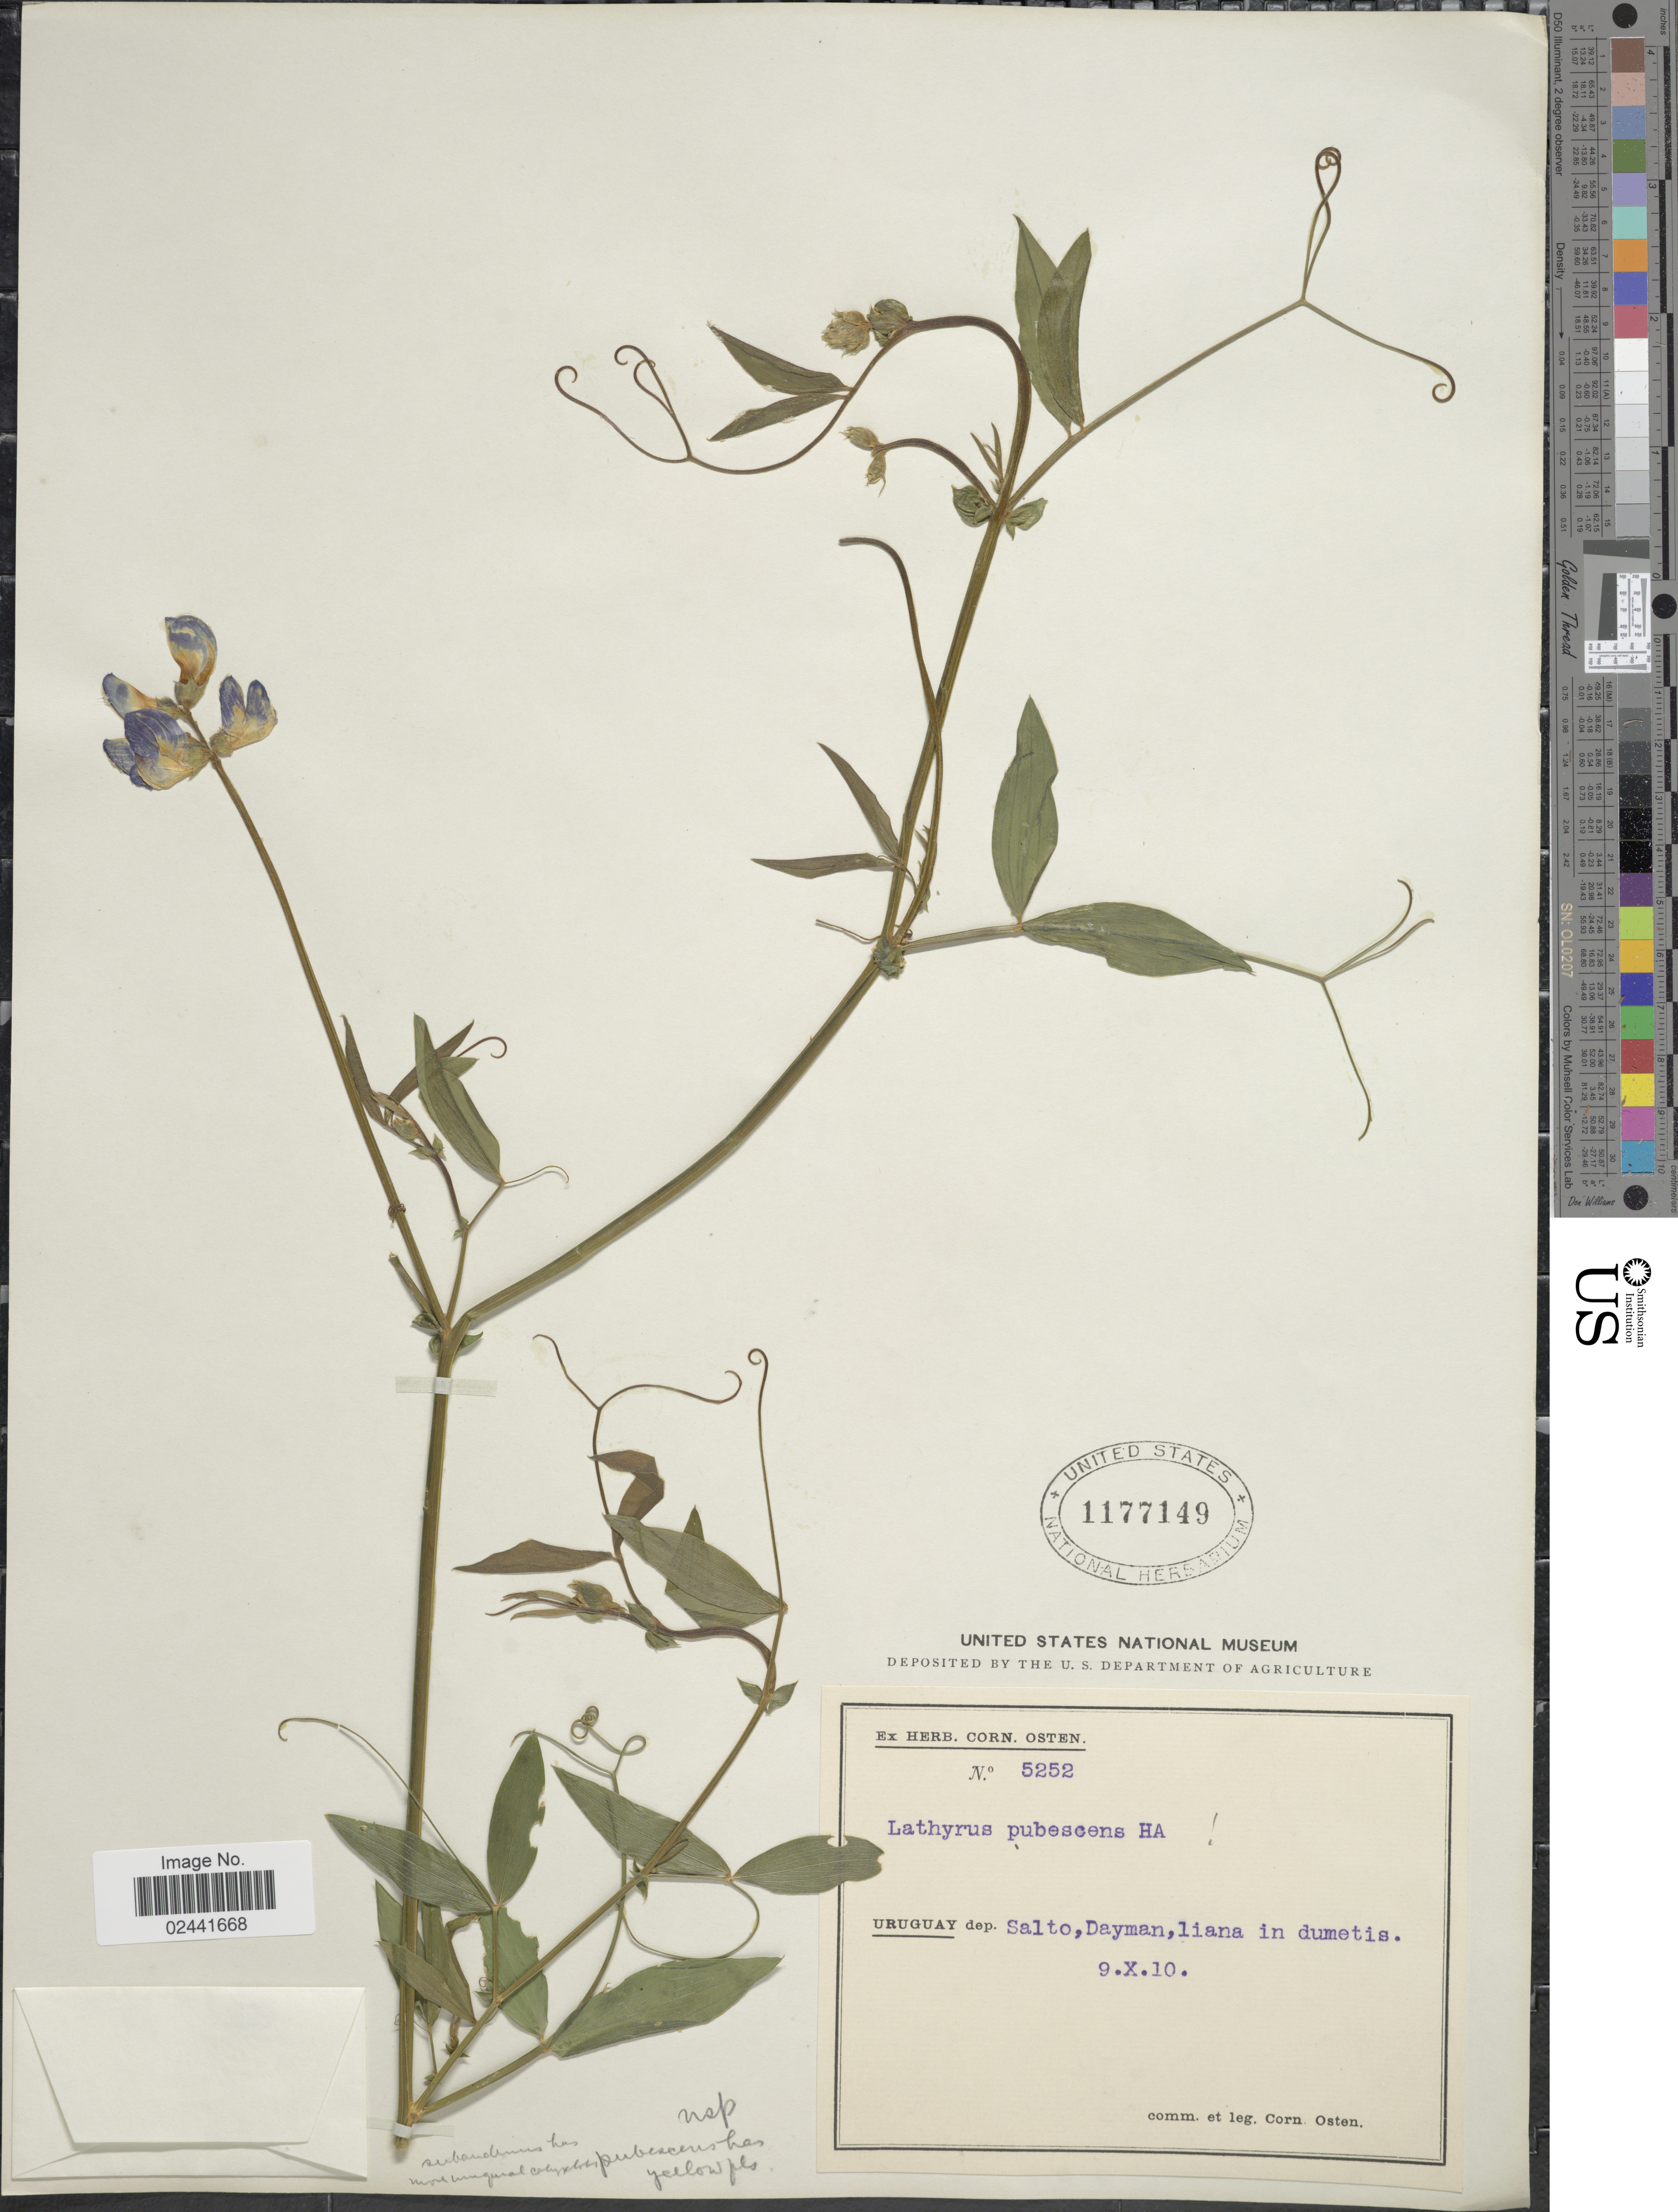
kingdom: Plantae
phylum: Tracheophyta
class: Magnoliopsida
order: Fabales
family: Fabaceae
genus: Lathyrus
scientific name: Lathyrus pubescens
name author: Hook. & Arn.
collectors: C. Osten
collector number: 5252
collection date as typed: Transcribed d/m/y: 9/10/10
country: Uruguay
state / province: Salto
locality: Dep. Salto, Dayman, liana in dumetis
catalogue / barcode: US 1177149